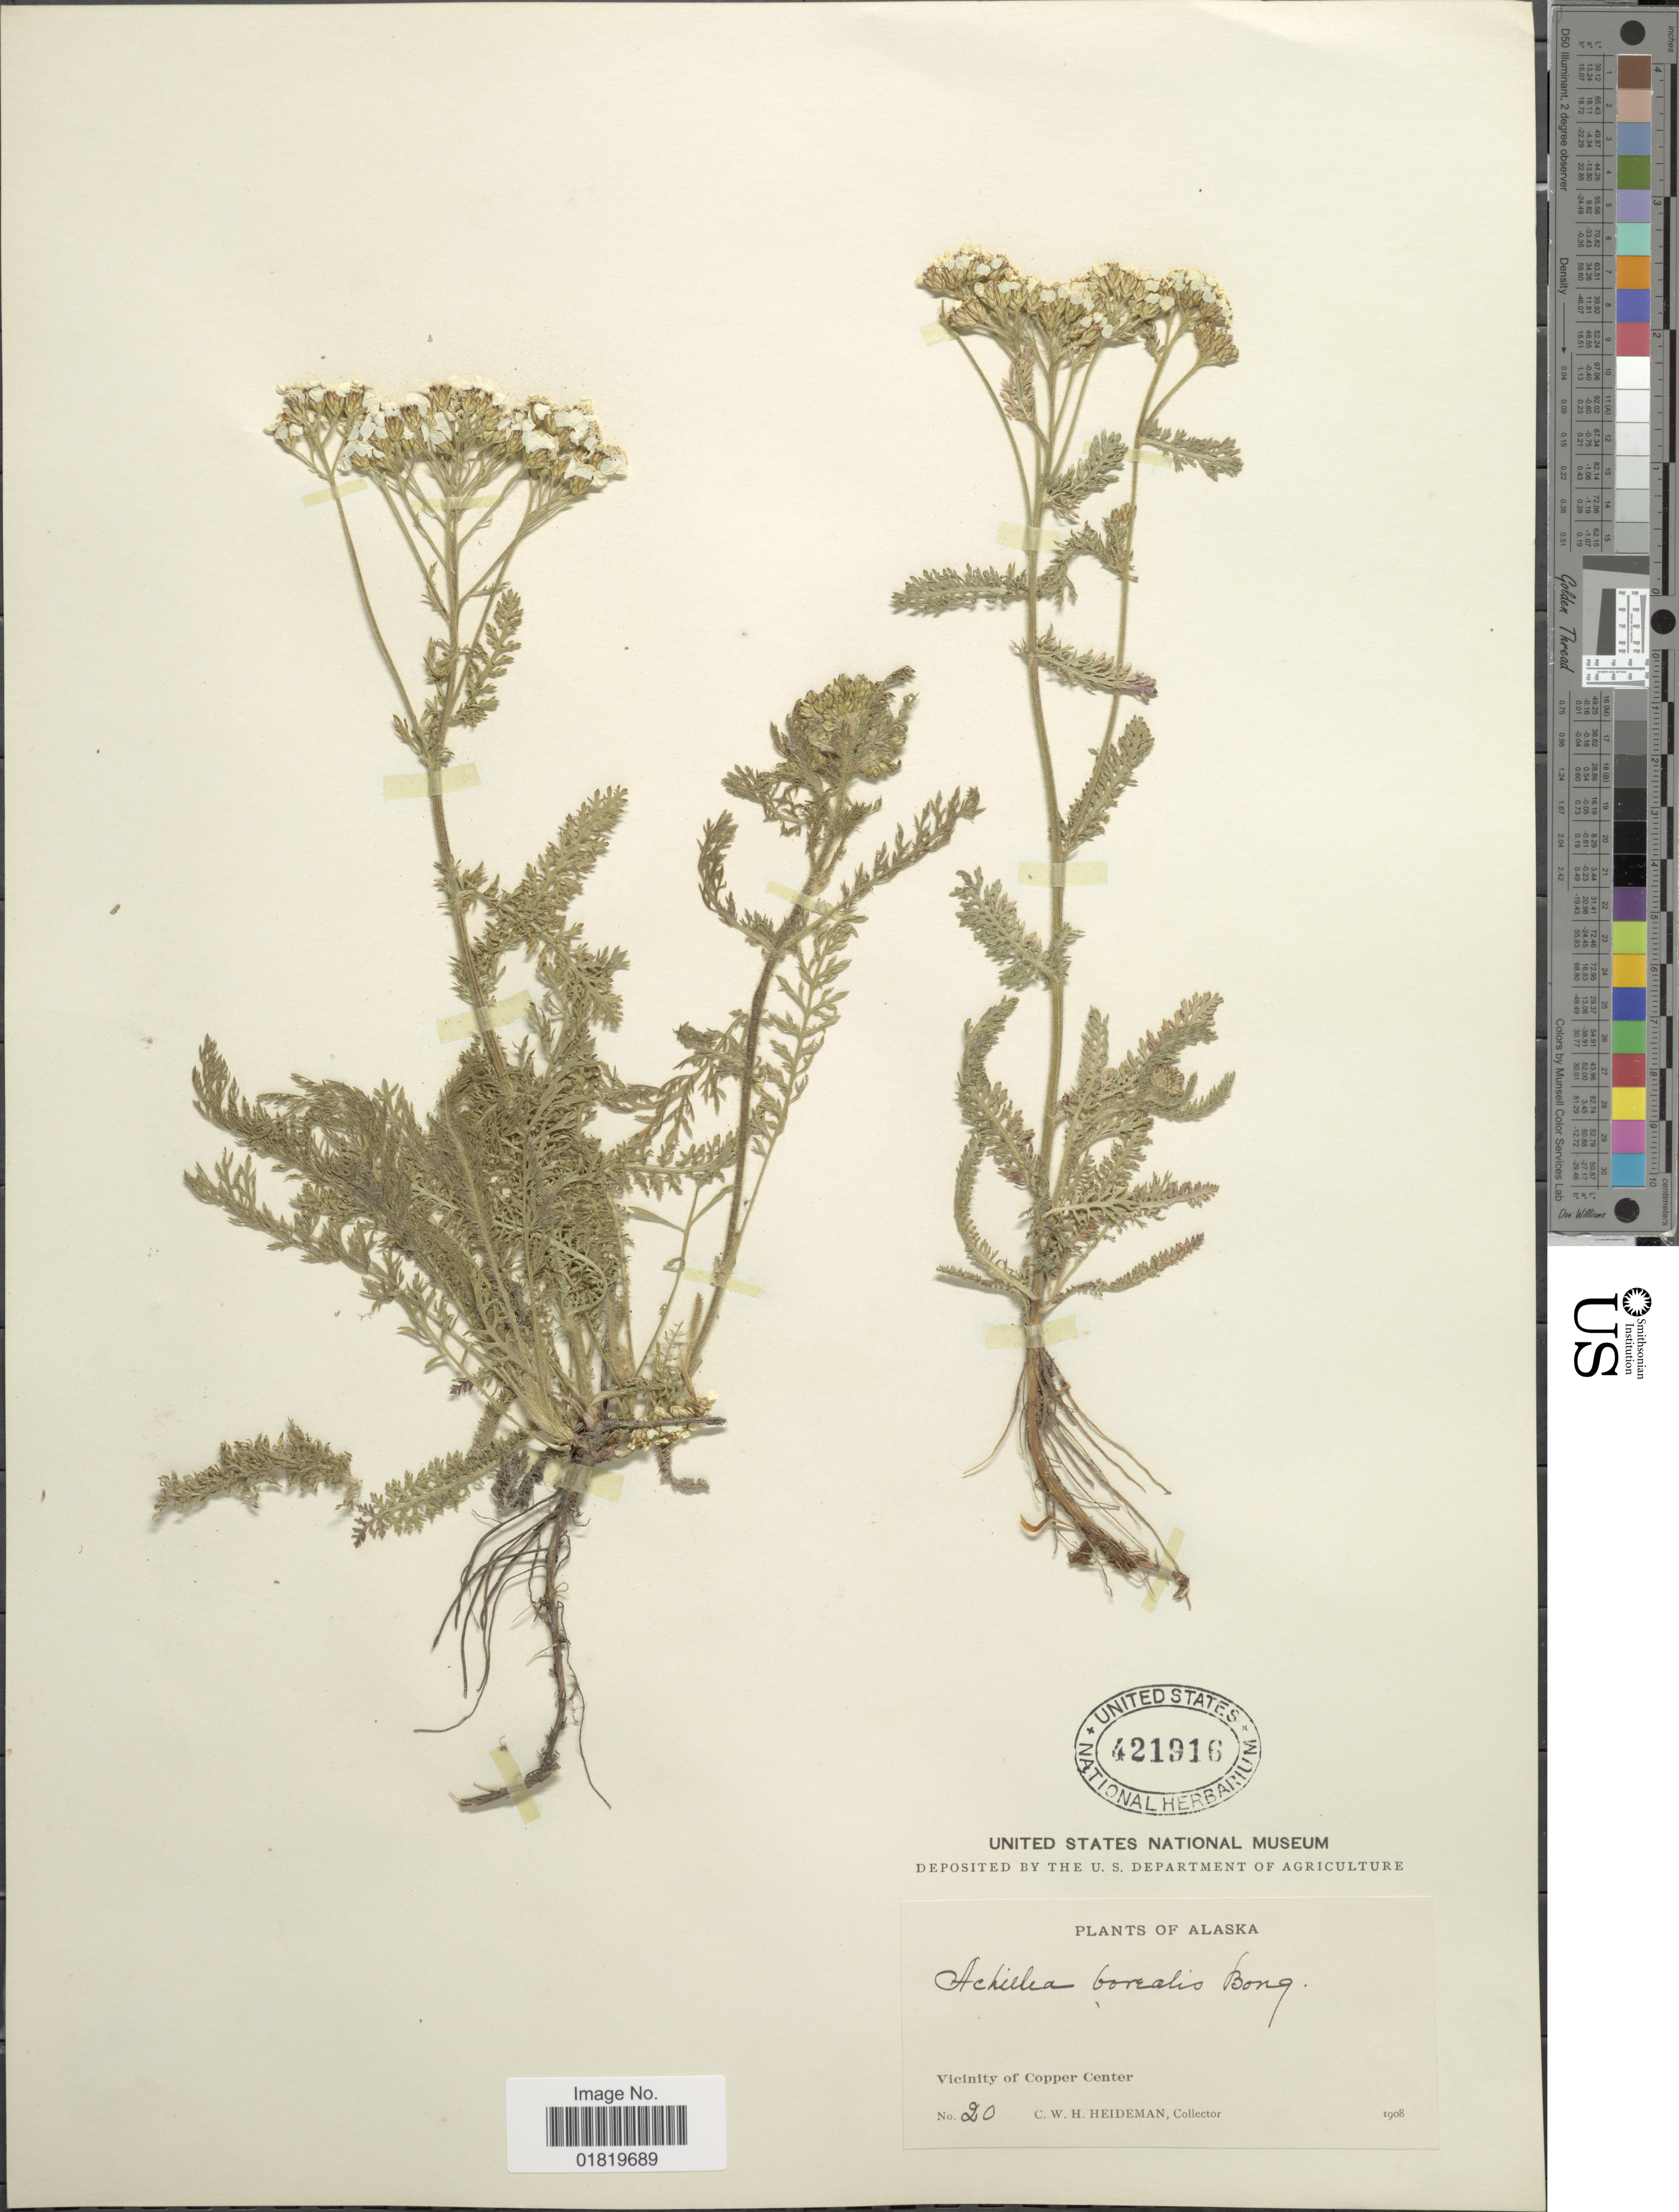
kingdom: Plantae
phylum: Tracheophyta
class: Magnoliopsida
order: Asterales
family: Asteraceae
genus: Achillea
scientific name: Achillea borealis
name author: Bong.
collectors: C. Heideman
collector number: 20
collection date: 1908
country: United States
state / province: Alaska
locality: Vicinity of Copper Center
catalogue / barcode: US 421916